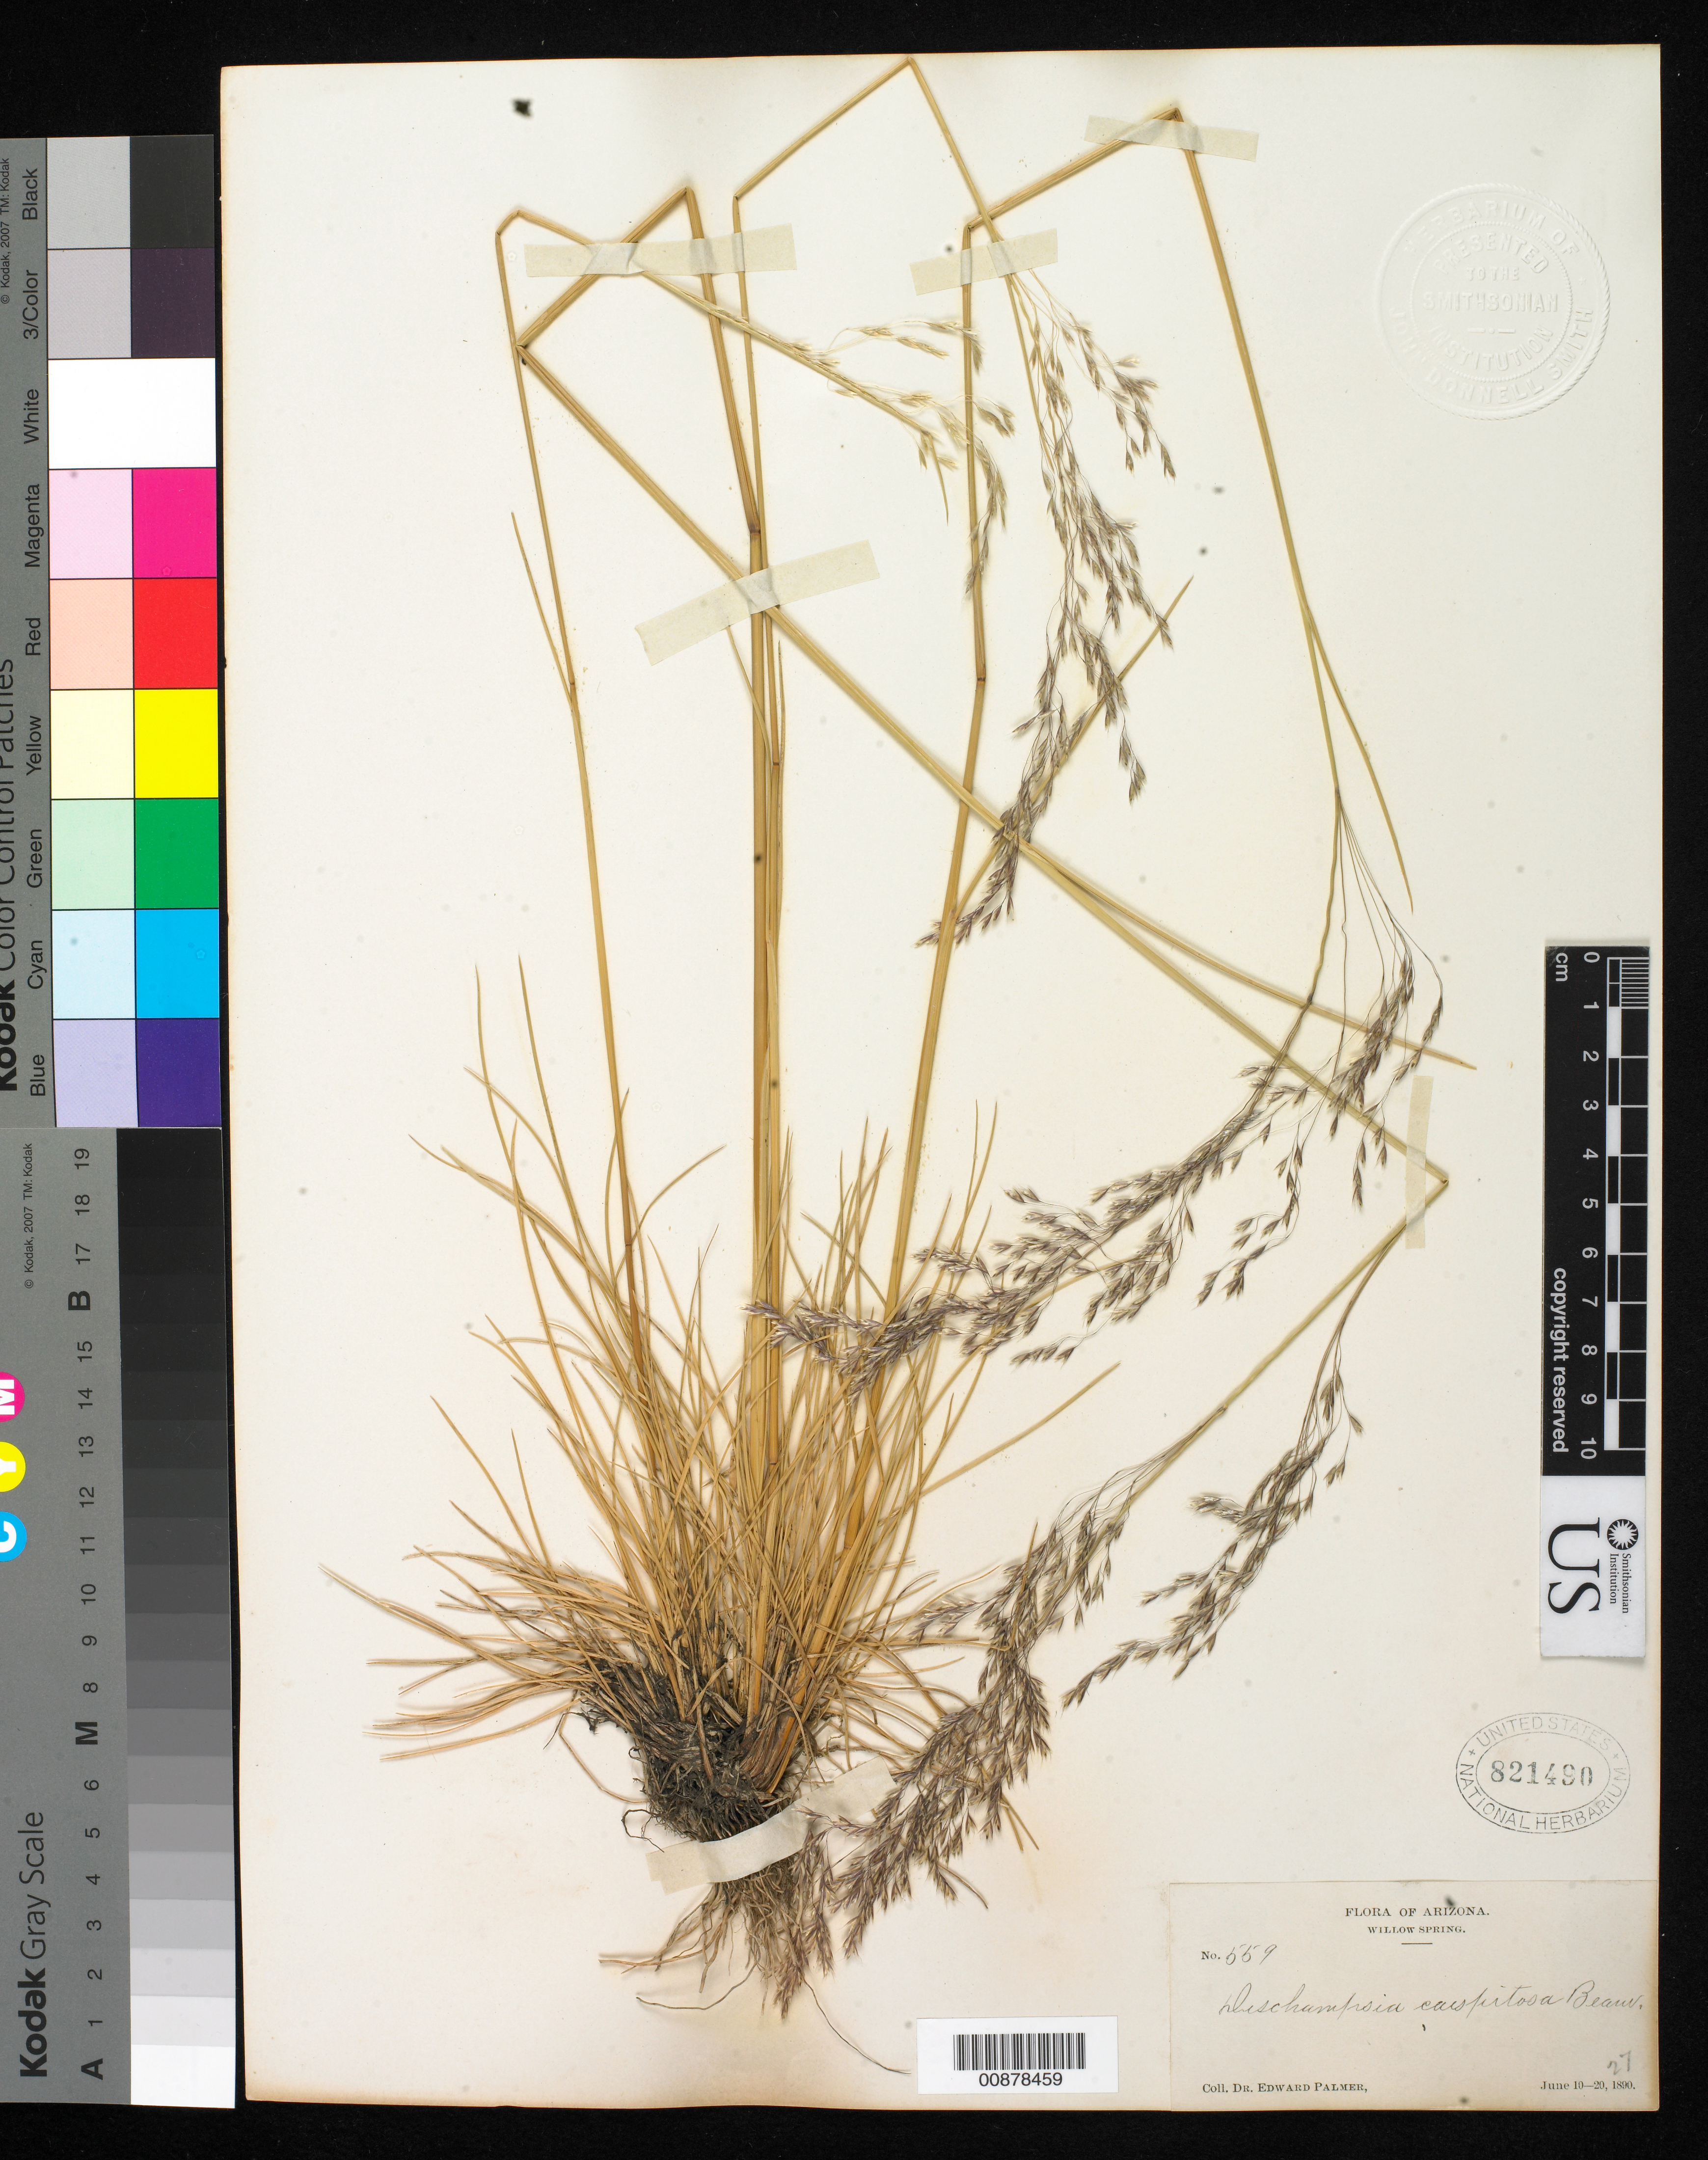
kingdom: Plantae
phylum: Tracheophyta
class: Liliopsida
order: Poales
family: Poaceae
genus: Deschampsia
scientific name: Deschampsia cespitosa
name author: (L.) P. Beauv.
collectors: E. Palmer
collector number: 559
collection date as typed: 10 Jun 1890 to 20 Jun 1890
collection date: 1890-06-10/1890-06-20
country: United States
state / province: Arizona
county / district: Coconino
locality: Willow Spring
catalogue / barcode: US 821490